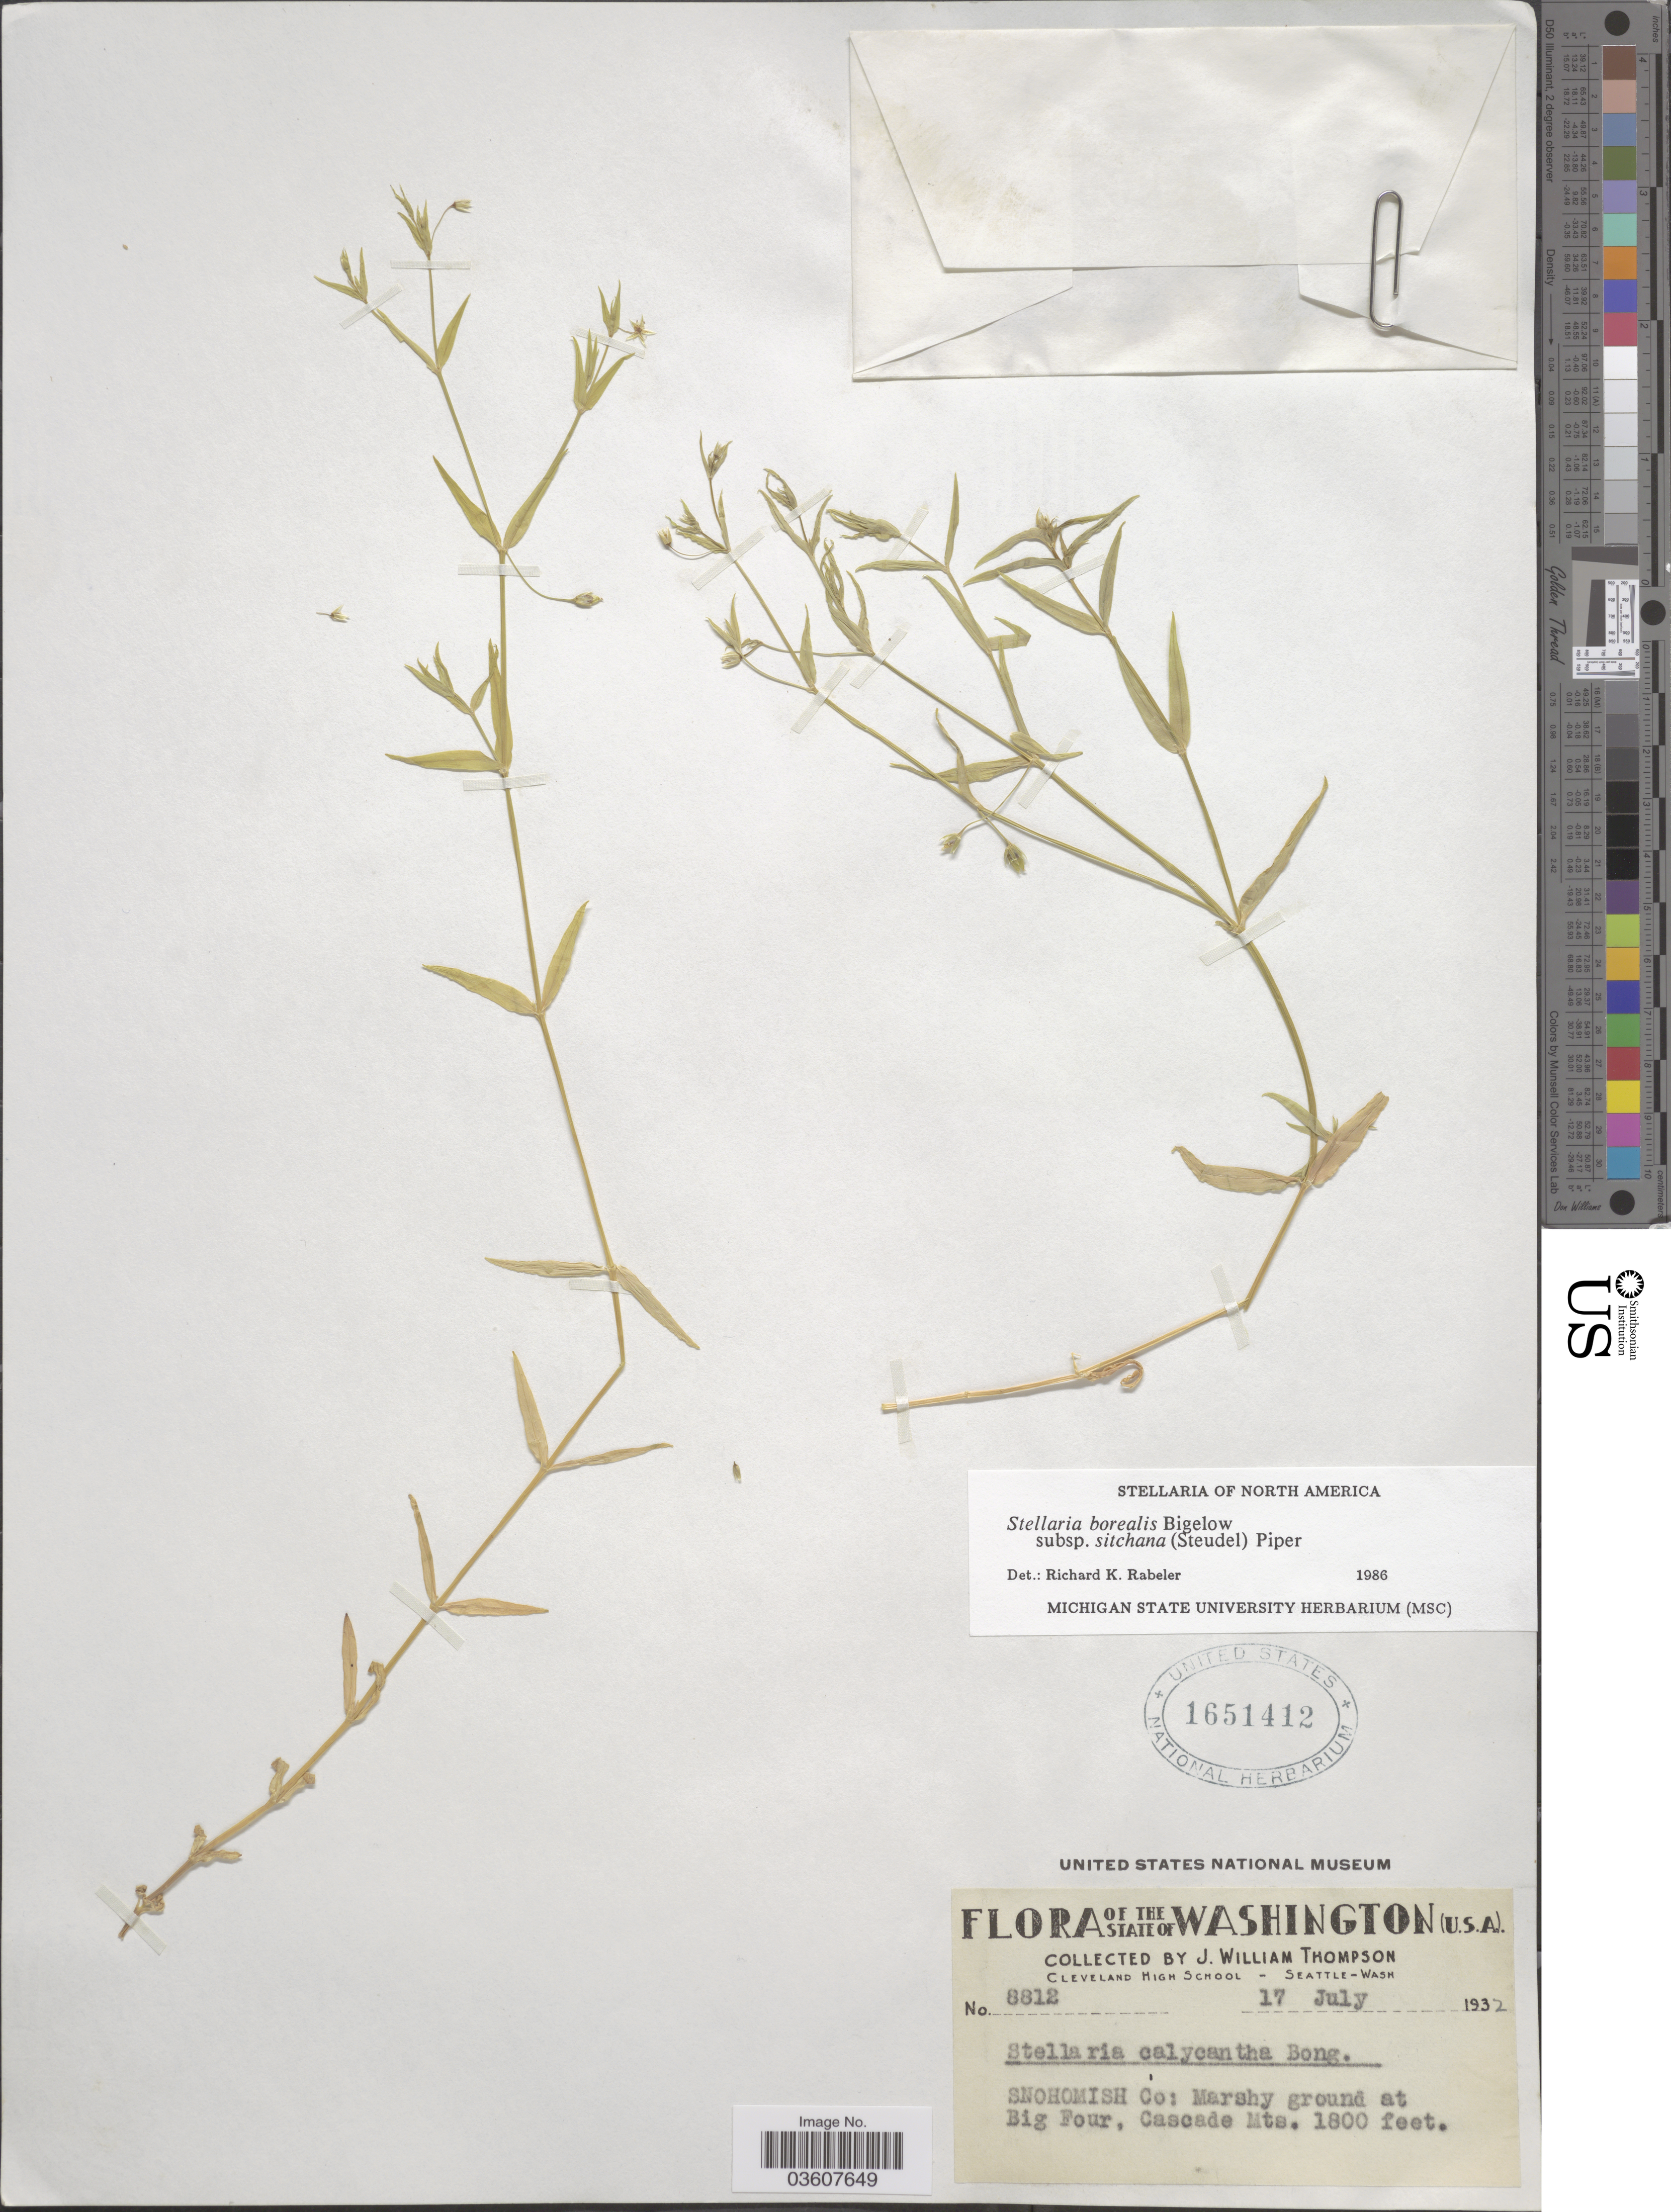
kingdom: Plantae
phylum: Tracheophyta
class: Magnoliopsida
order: Caryophyllales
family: Caryophyllaceae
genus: Stellaria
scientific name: Stellaria borealis subsp. sitchana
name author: (Steud.) Piper & Beattie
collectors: J. W. Thompson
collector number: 8812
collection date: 1932-07-17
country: United States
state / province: Washington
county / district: Snohomish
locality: Snohomish Co: Marshy ground at Big Four, Cascade Mts.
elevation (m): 549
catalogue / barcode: US 1651412